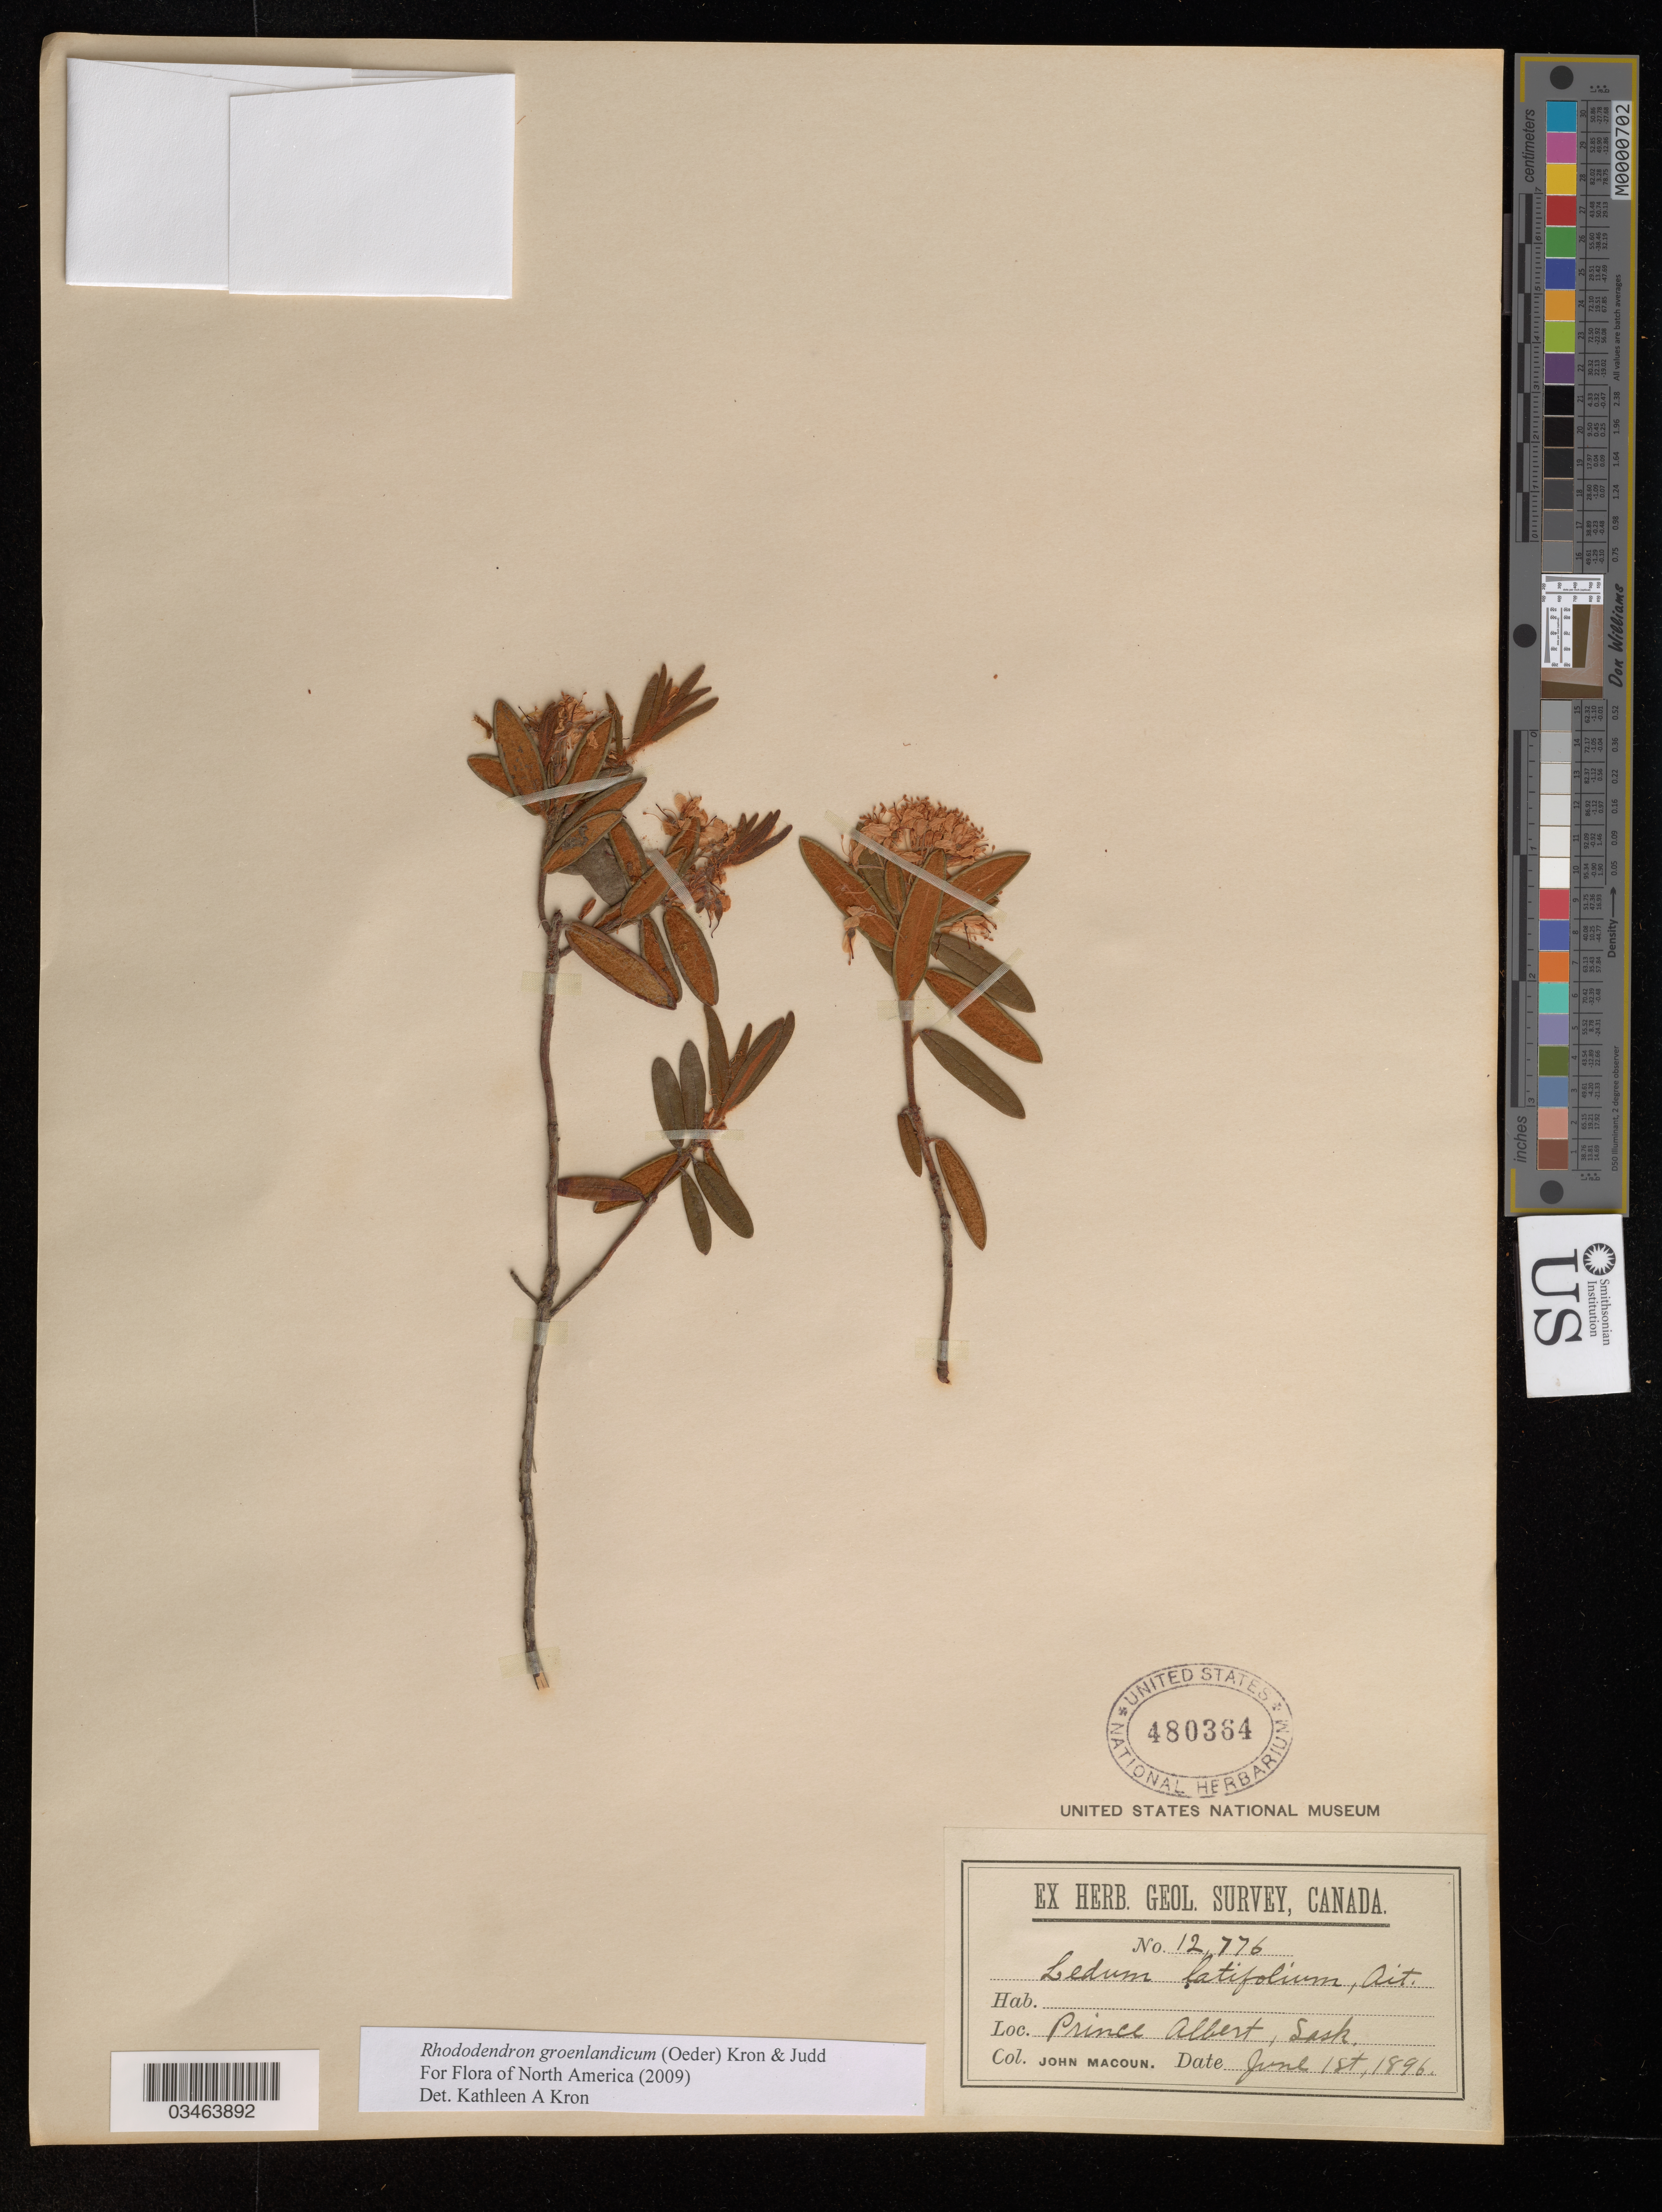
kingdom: Plantae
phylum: Tracheophyta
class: Magnoliopsida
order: Ericales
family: Ericaceae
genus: Rhododendron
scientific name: Rhododendron groenlandicum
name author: (Oeder) Kron & Judd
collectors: J. Macoun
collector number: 12,776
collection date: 1896-06-01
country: Canada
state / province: Saskatchewan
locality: Prince Albert.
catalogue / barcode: US 480364